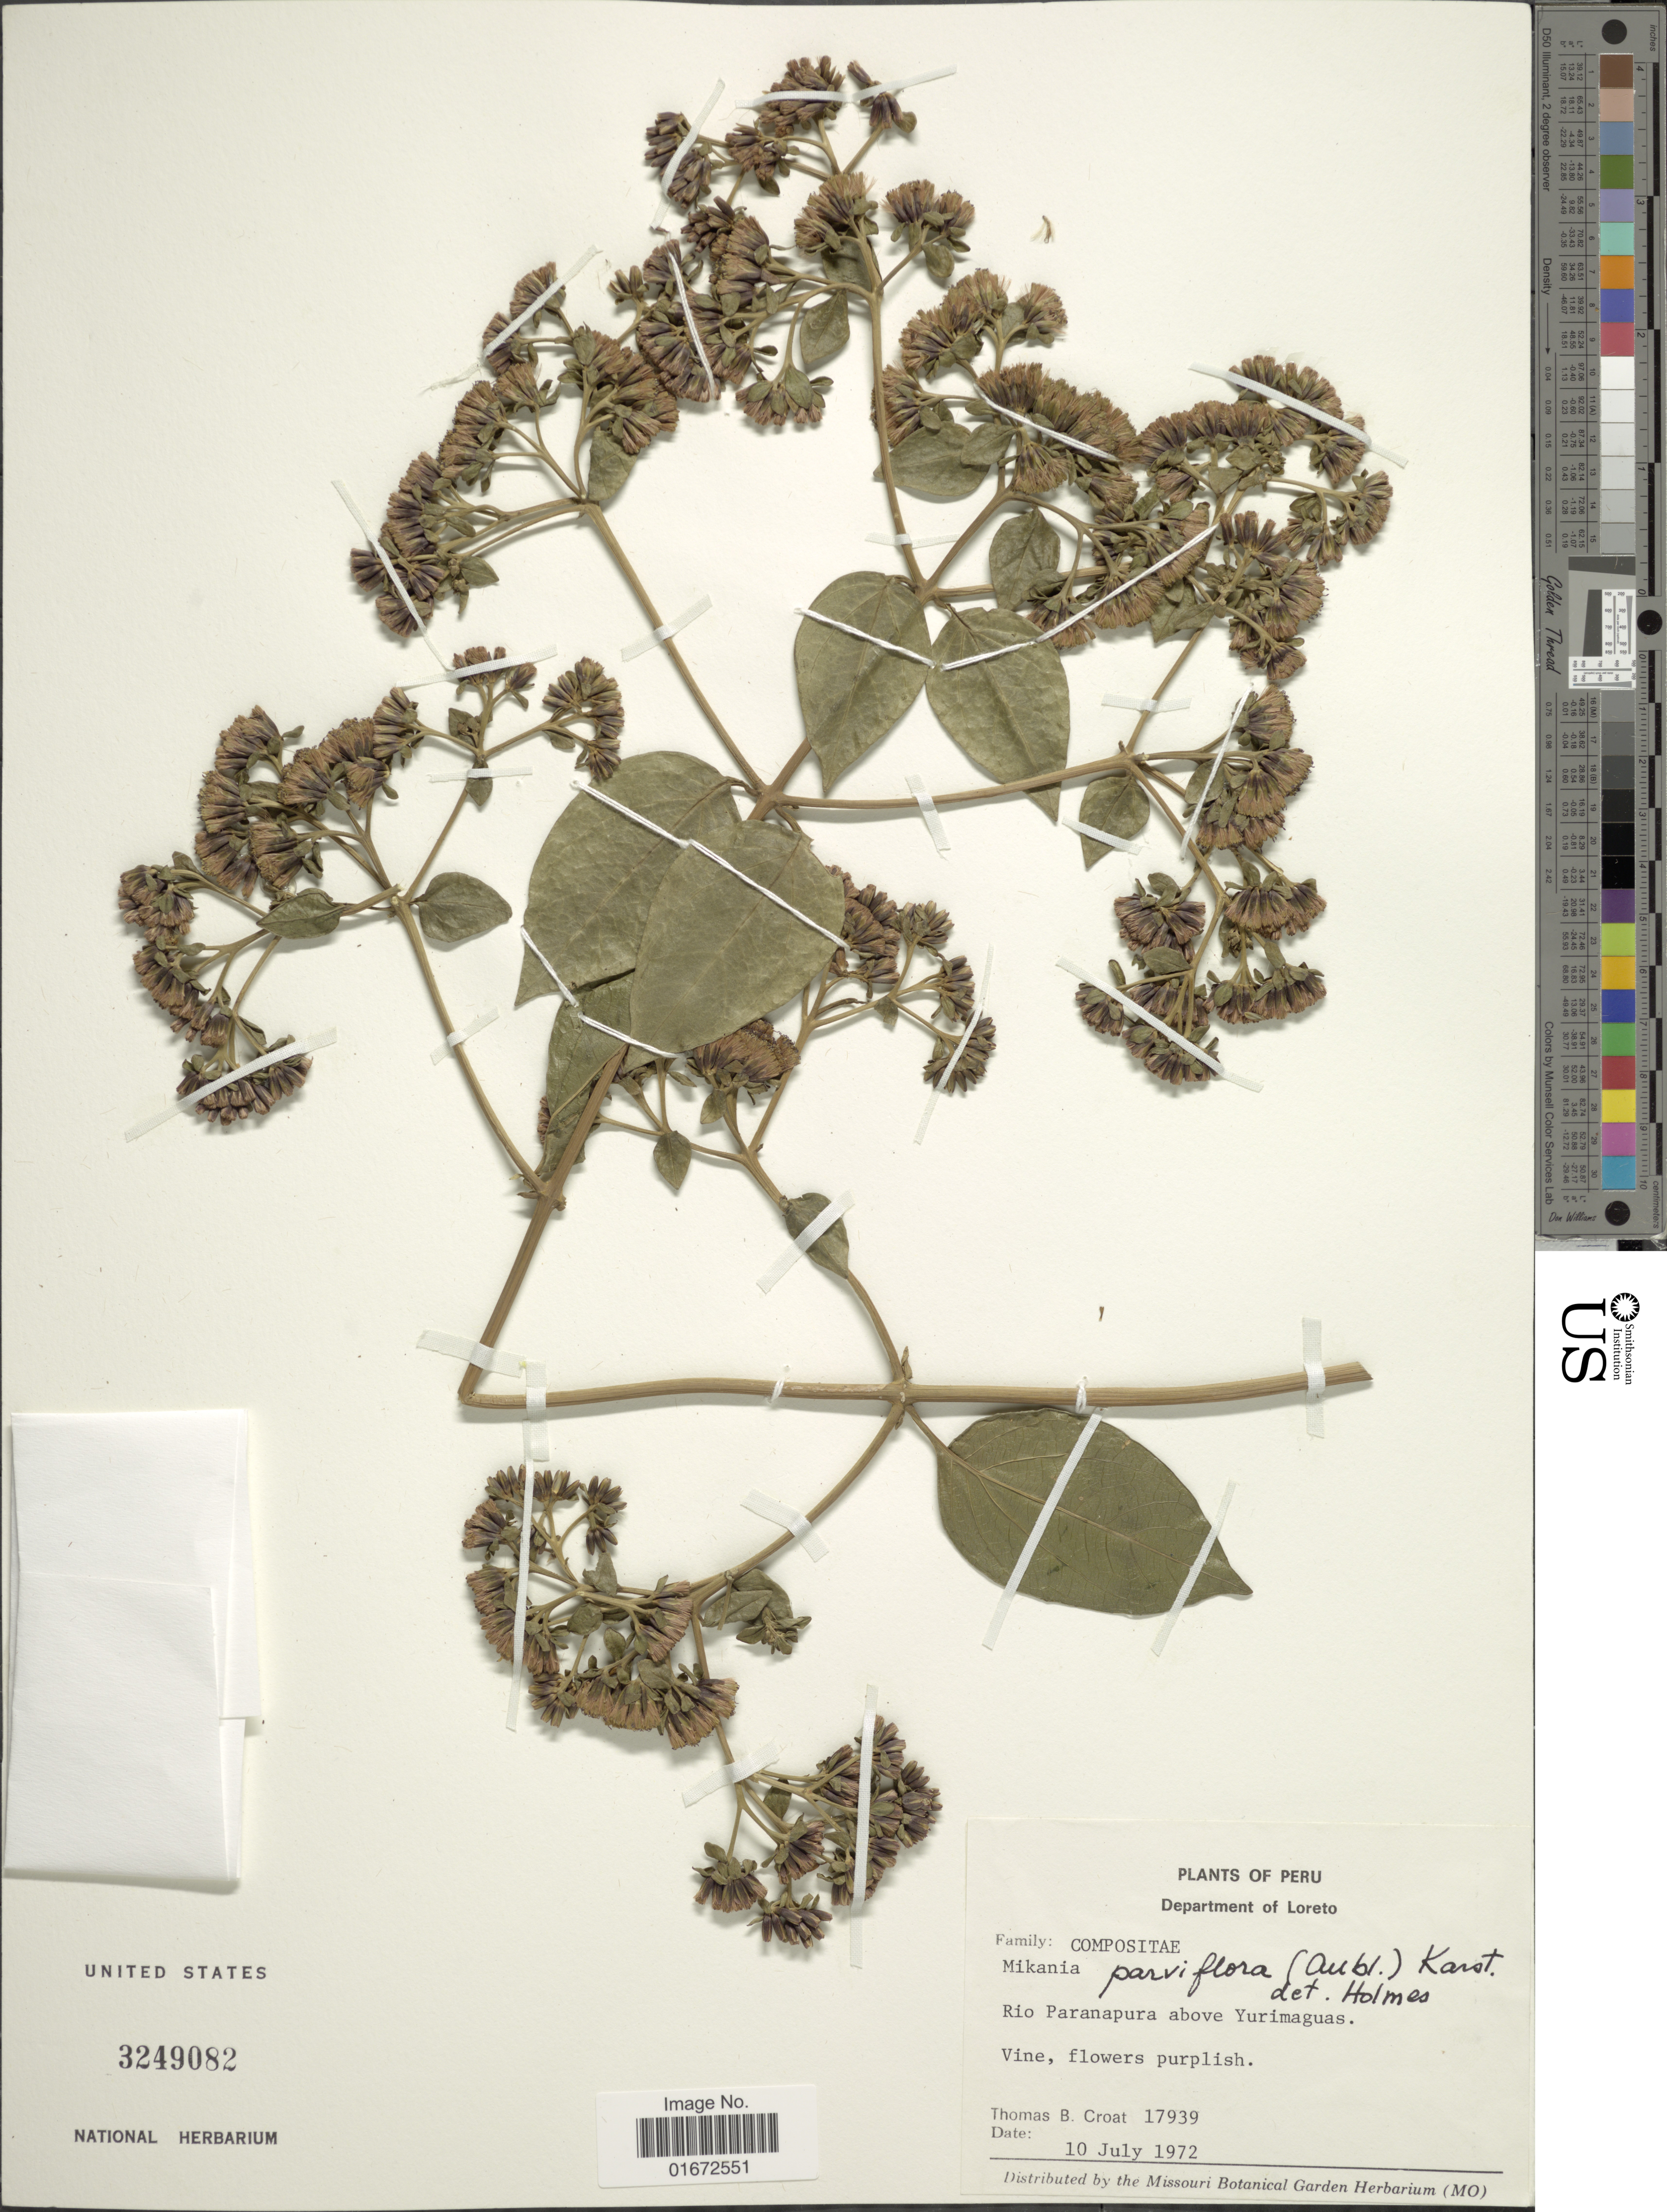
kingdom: Plantae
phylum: Tracheophyta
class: Magnoliopsida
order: Asterales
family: Asteraceae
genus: Mikania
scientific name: Mikania parviflora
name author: (Aubl.) Karst.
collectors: T. B. Croat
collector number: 17939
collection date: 1972-07-10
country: Peru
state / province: Loreto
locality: Department of Loreto. Rio Paranapura abovje Yurimaguas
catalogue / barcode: US 3249082